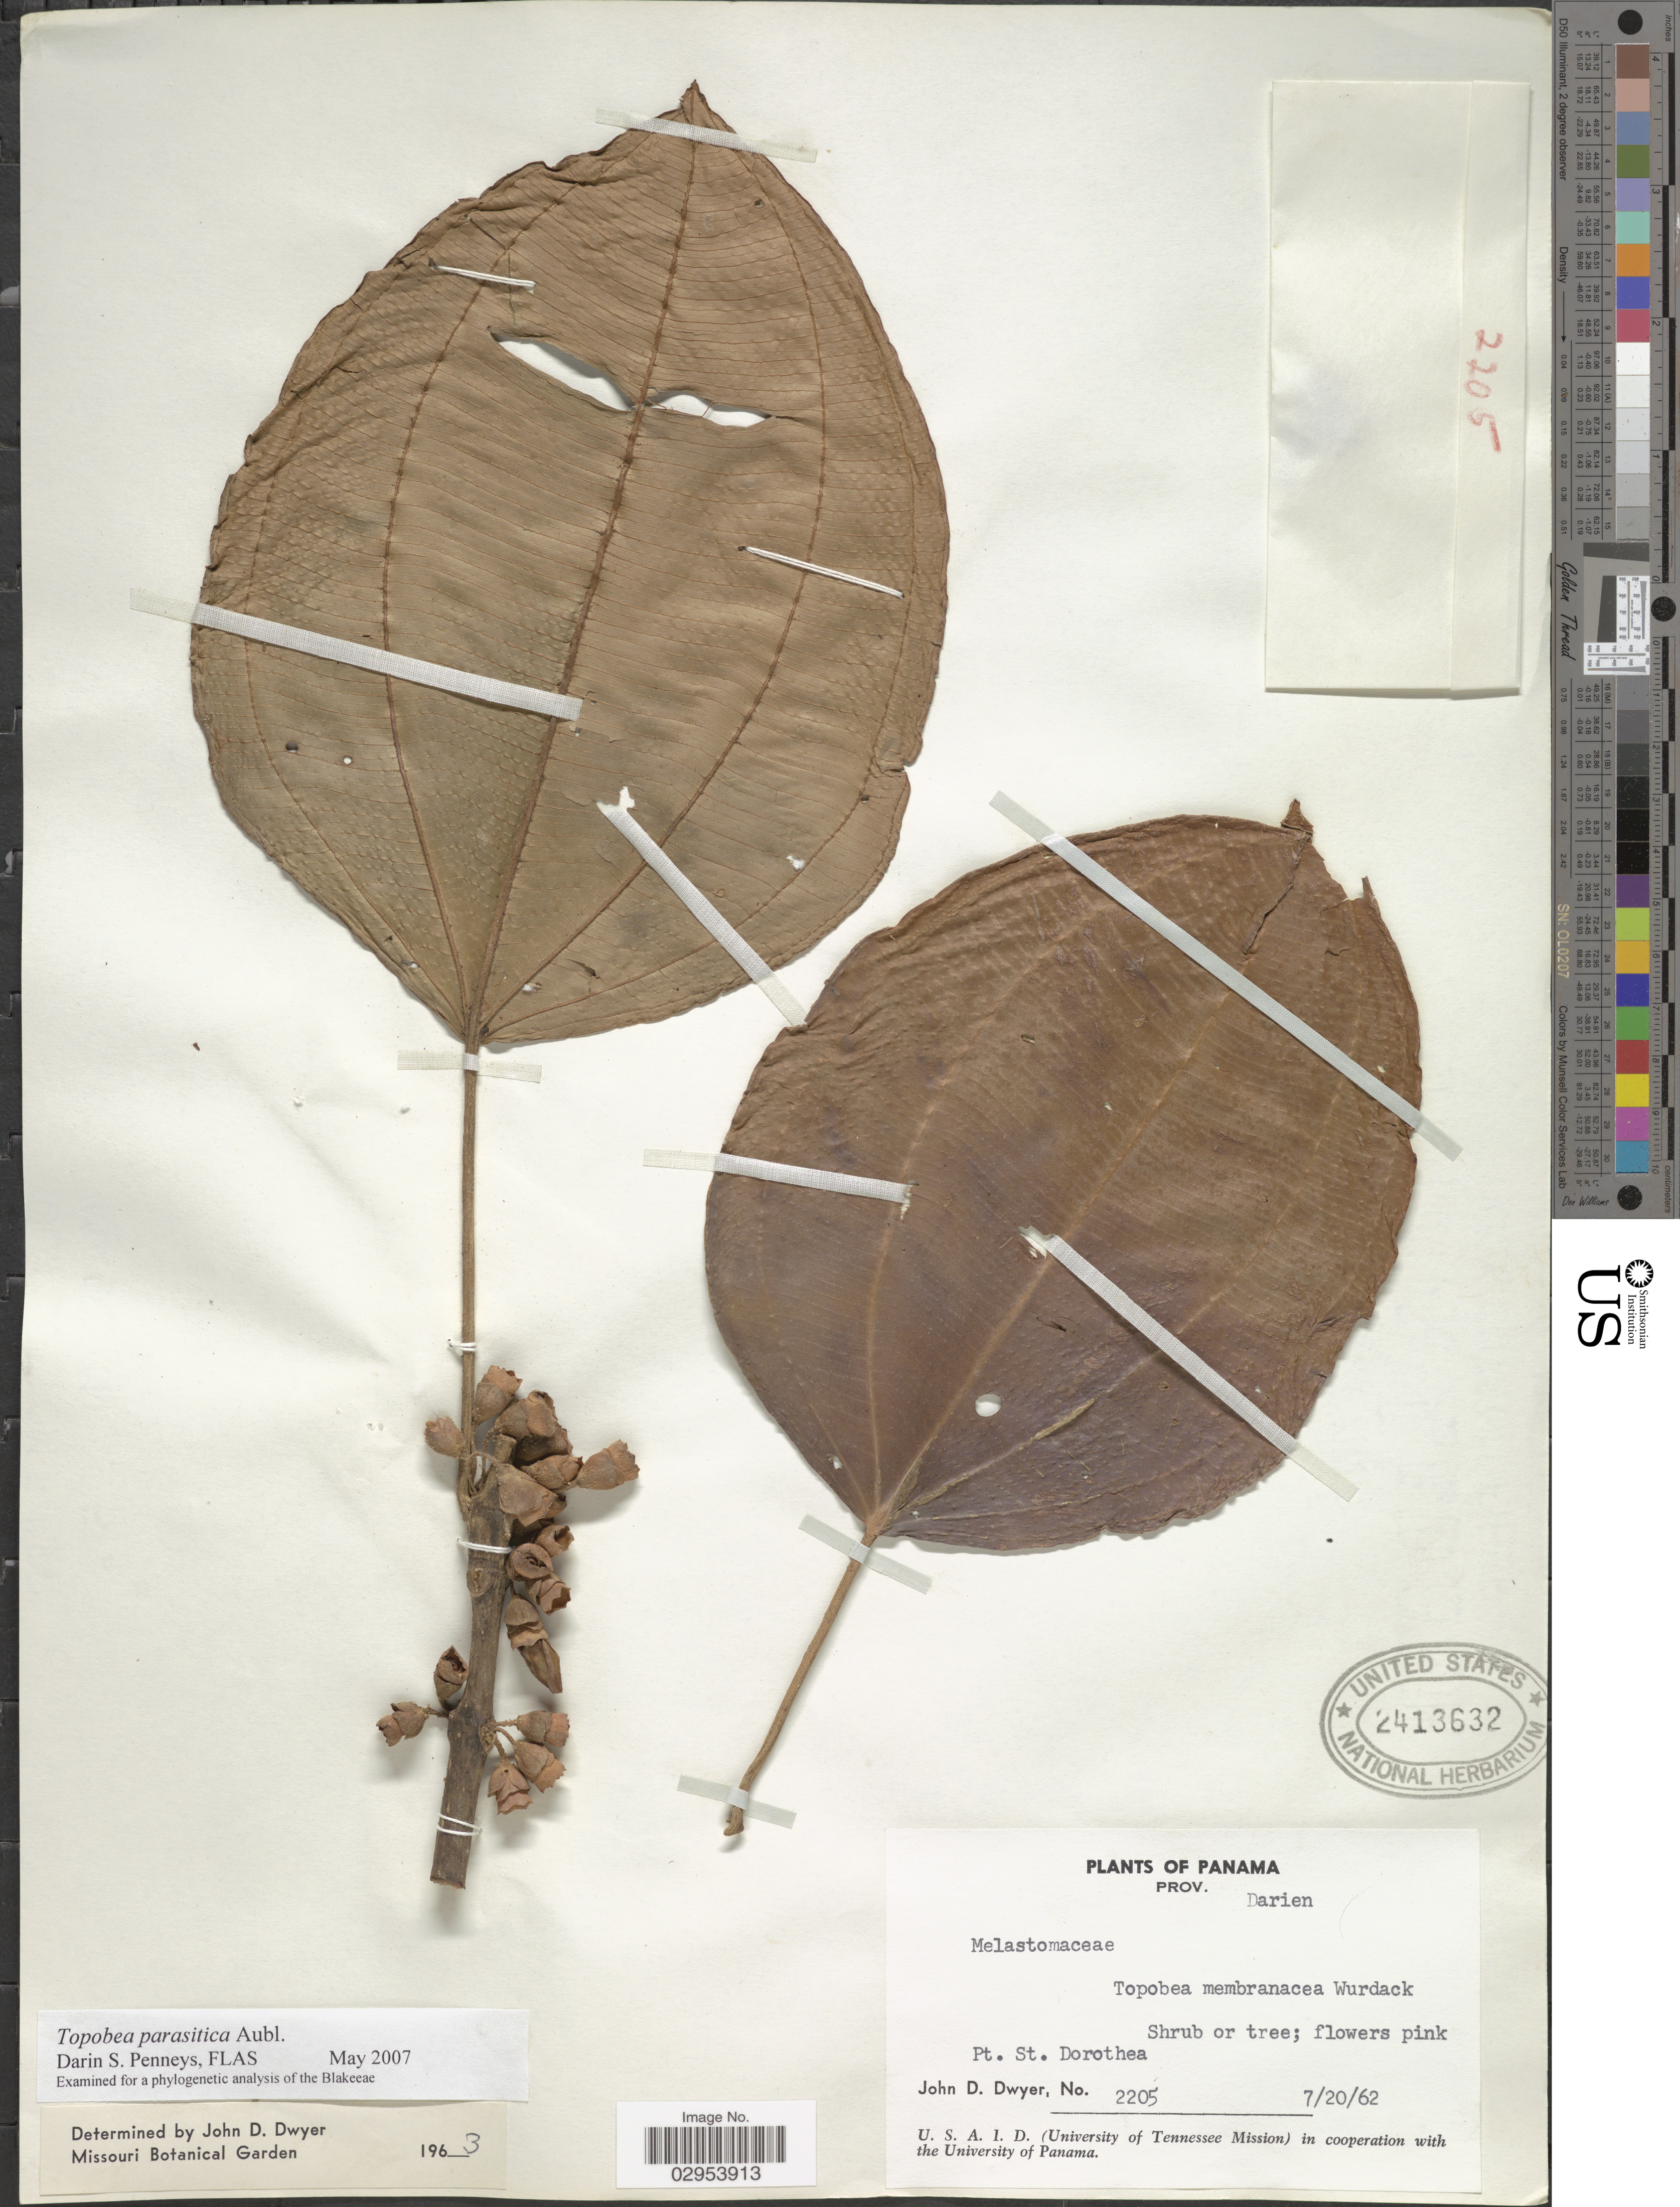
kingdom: Plantae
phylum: Tracheophyta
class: Magnoliopsida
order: Myrtales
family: Melastomataceae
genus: Topobea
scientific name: Topobea parasitica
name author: Aubl.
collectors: J. D. Dwyer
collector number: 2205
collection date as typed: Transcribed d/m/y: 20/7/62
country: Panama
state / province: Darién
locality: Pt. St. Dorothea.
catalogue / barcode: US 2413632